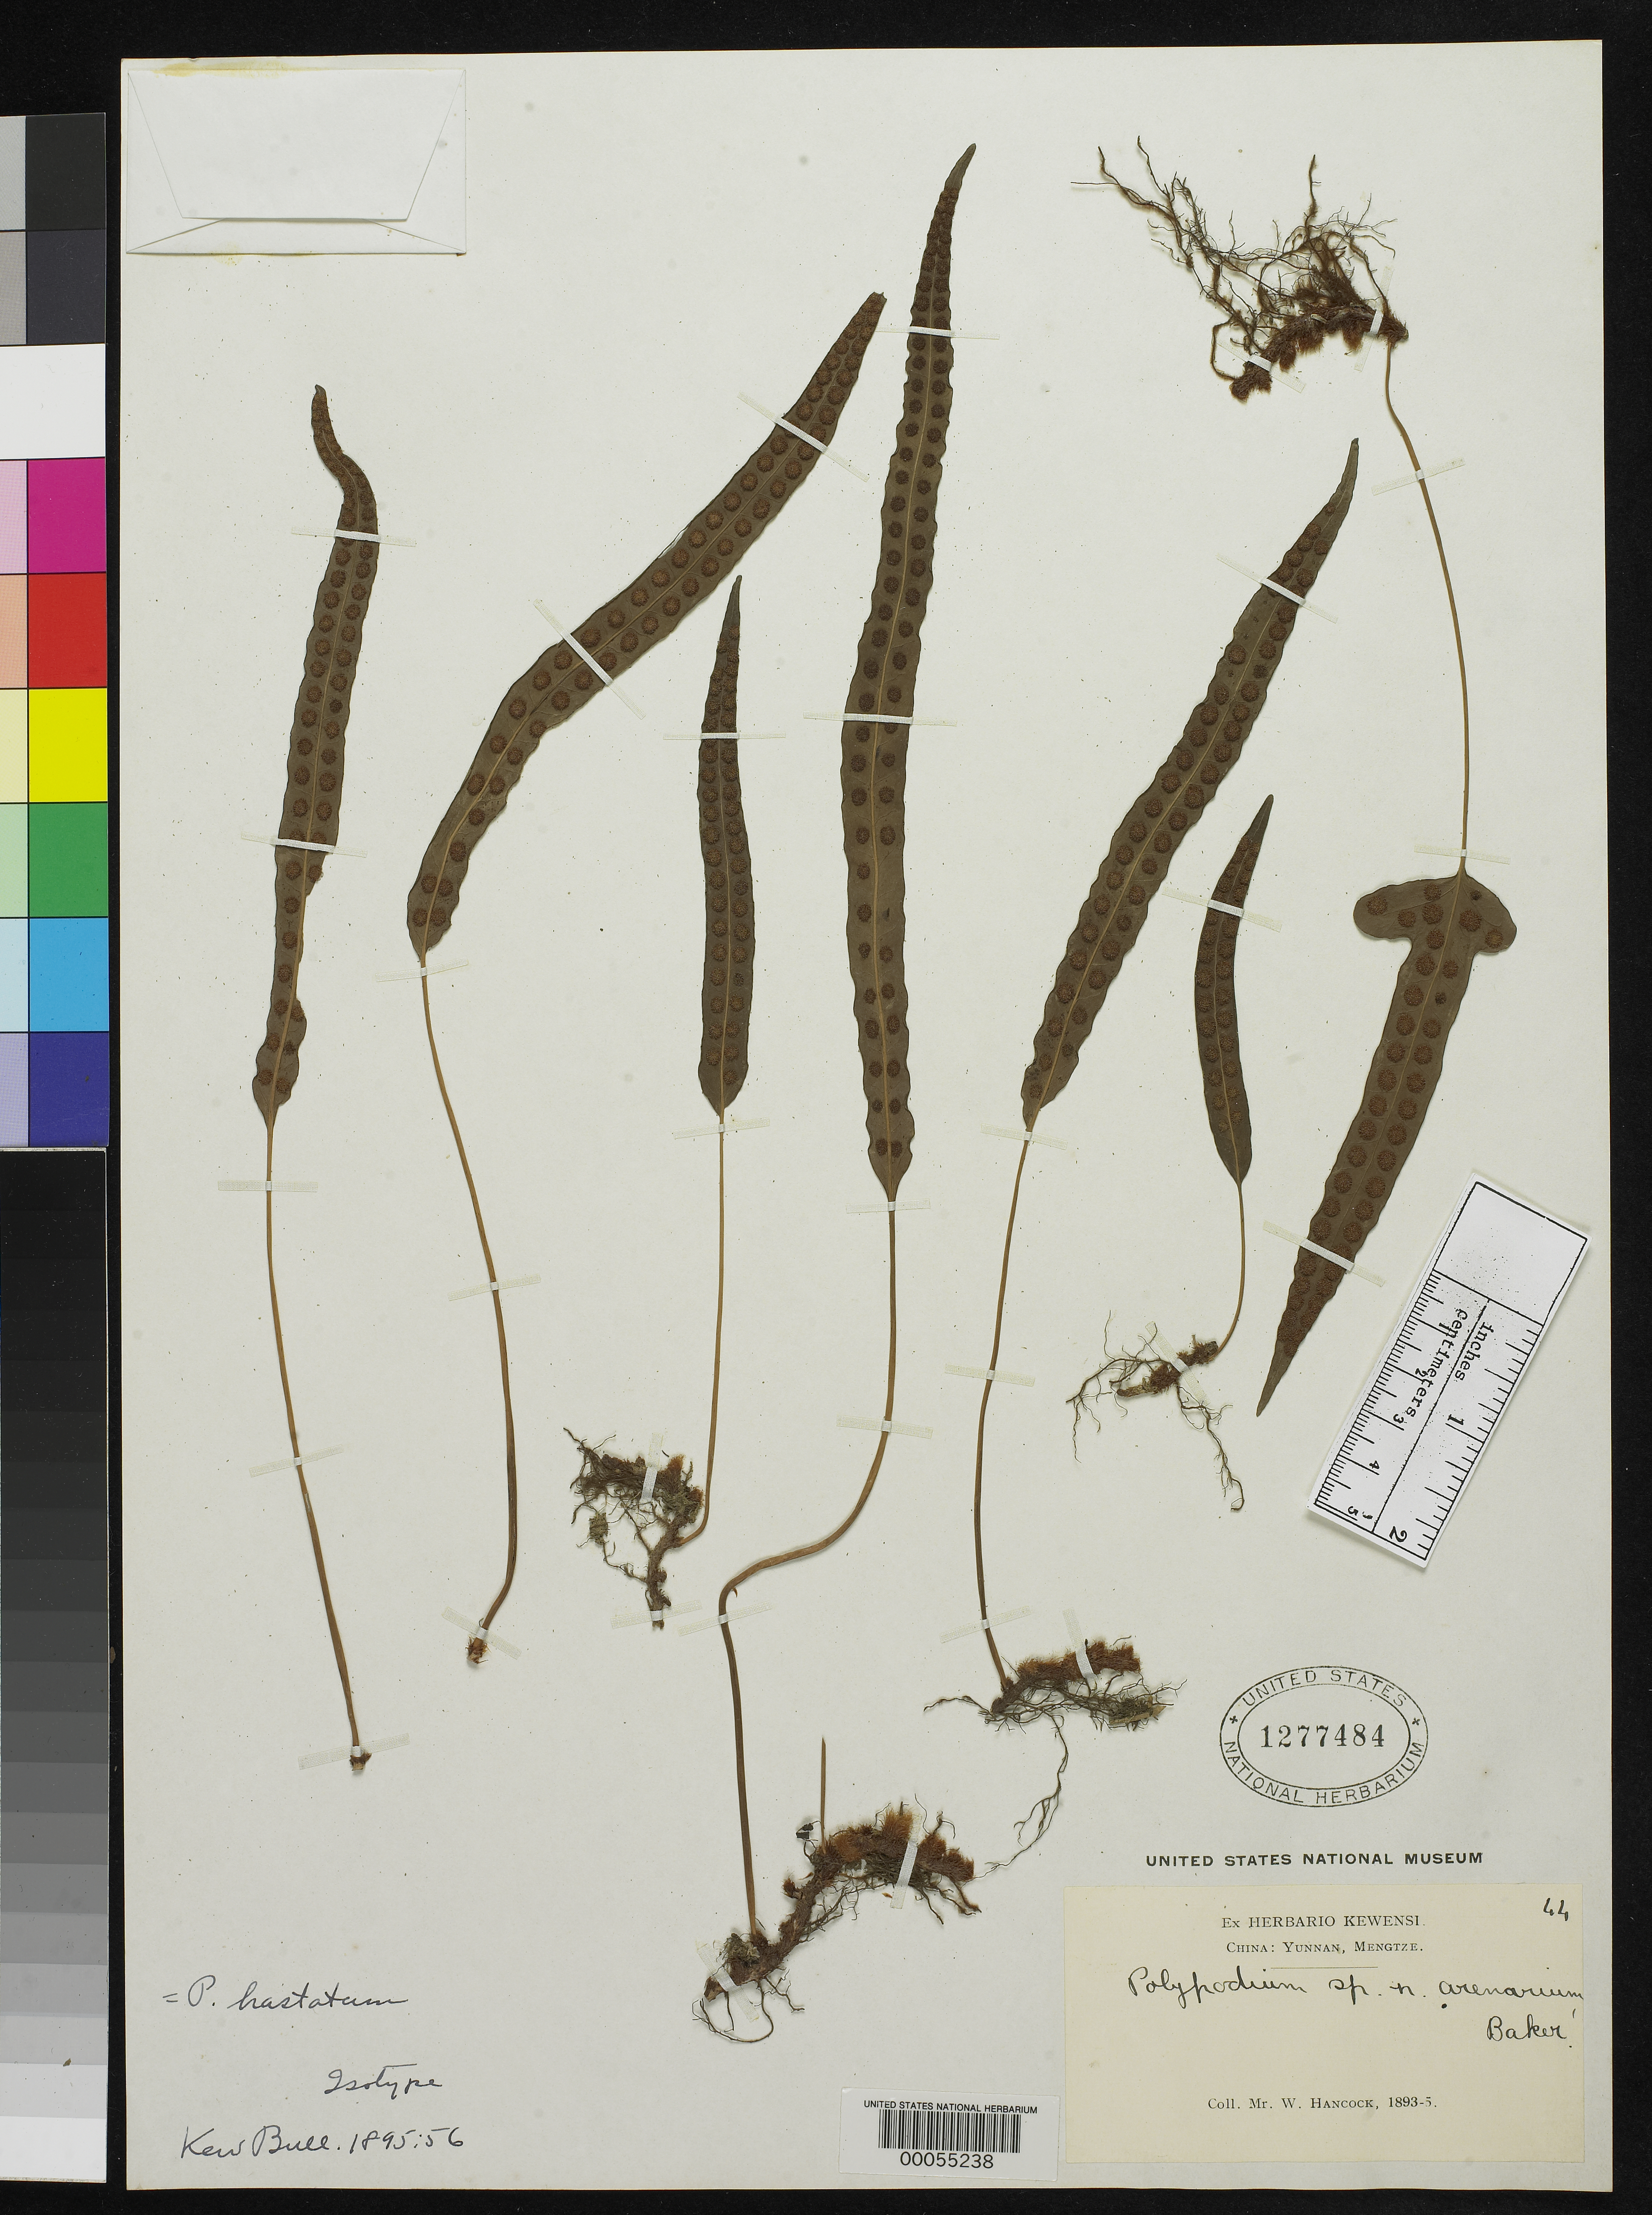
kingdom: Plantae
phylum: Tracheophyta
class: Polypodiopsida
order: Polypodiales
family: Polypodiaceae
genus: Polypodium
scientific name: Polypodium arenarium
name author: Baker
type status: Type Collection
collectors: W. Hancock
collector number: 44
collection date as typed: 1893 to -- --- 1895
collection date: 1893/1895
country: China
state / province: Yunnan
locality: Mengtze.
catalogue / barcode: US 1277484